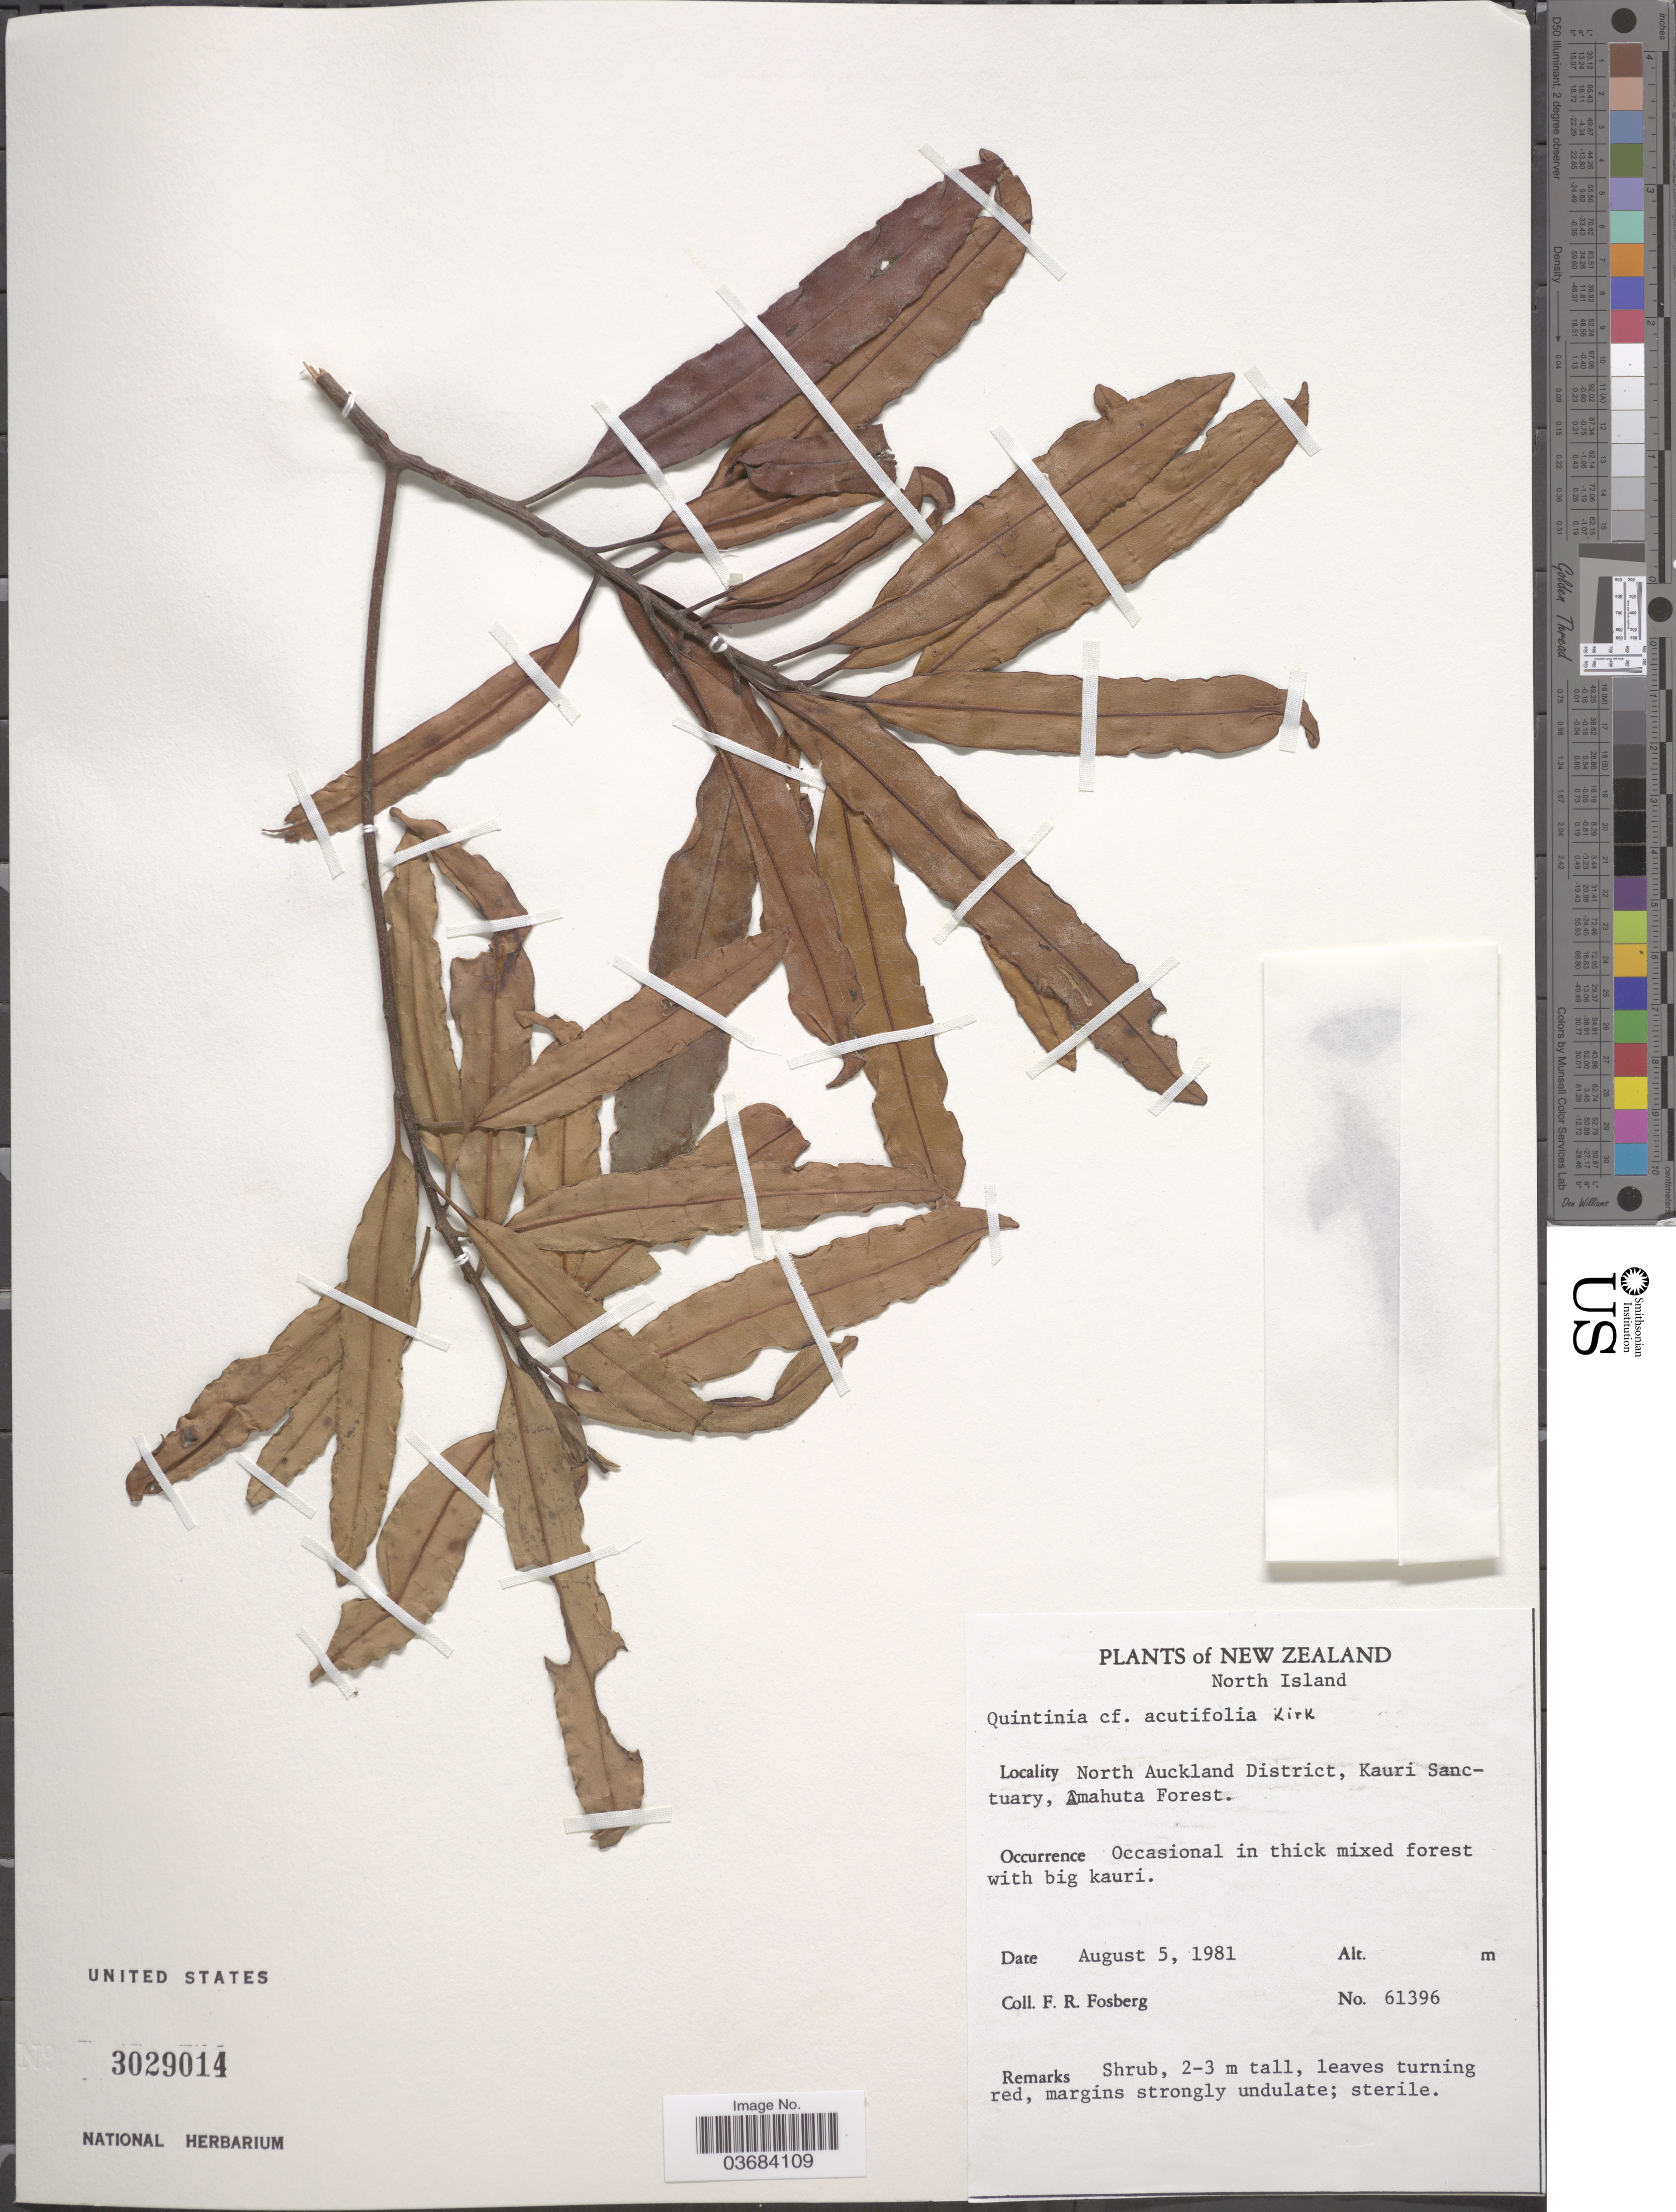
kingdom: Plantae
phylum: Tracheophyta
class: Magnoliopsida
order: Paracryphiales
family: Paracryphiaceae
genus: Quintinia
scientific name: Quintinia acutifolia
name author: Kirk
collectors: F. R. Fosberg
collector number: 61396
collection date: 1981-08-05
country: New Zealand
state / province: Auckland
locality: North Island. North Auckland District, Kauri Sanctuary, Amahuta Forest.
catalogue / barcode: US 3029014